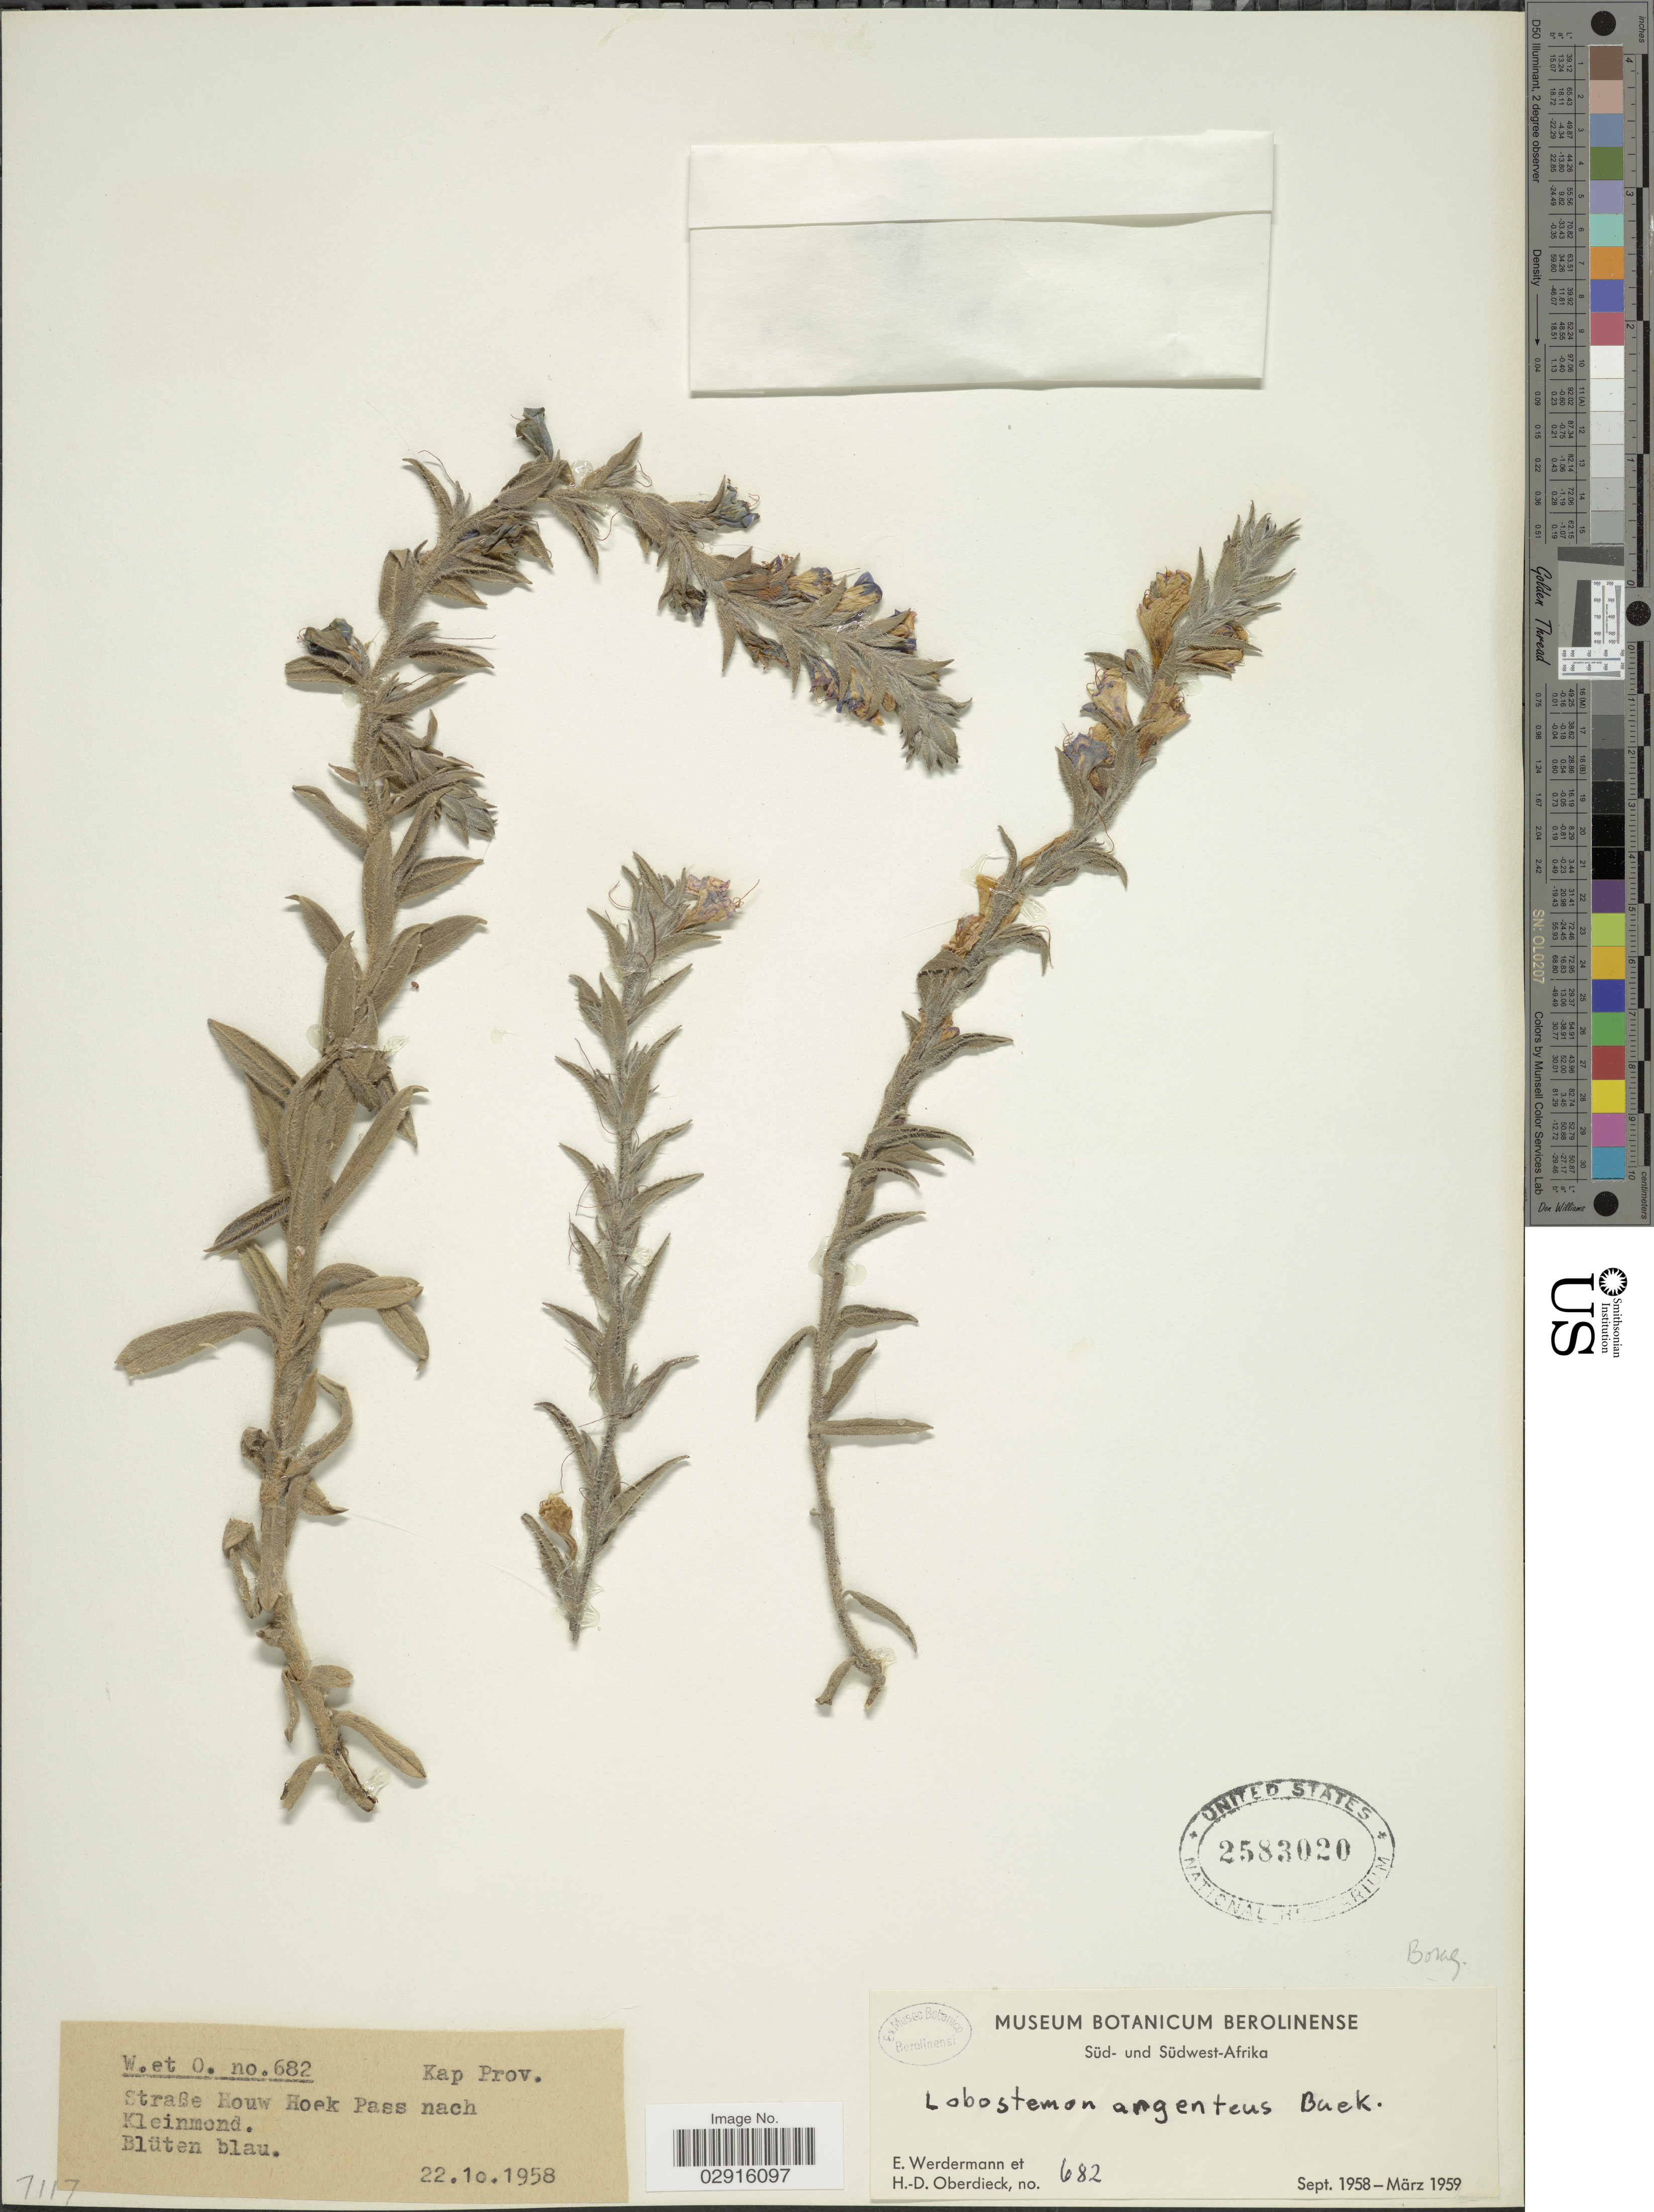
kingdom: Plantae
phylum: Tracheophyta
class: Magnoliopsida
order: Boraginales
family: Boraginaceae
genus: Lobostemon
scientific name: Lobostemon argenteus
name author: Buek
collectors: E. Werdermann & H. Oberdieck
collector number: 682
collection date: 1958-09/1959-03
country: South Africa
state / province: Western Cape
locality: Kap. Prov. Straße Houw Hoek Pass nach Kleinmond.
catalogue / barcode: US 2583020